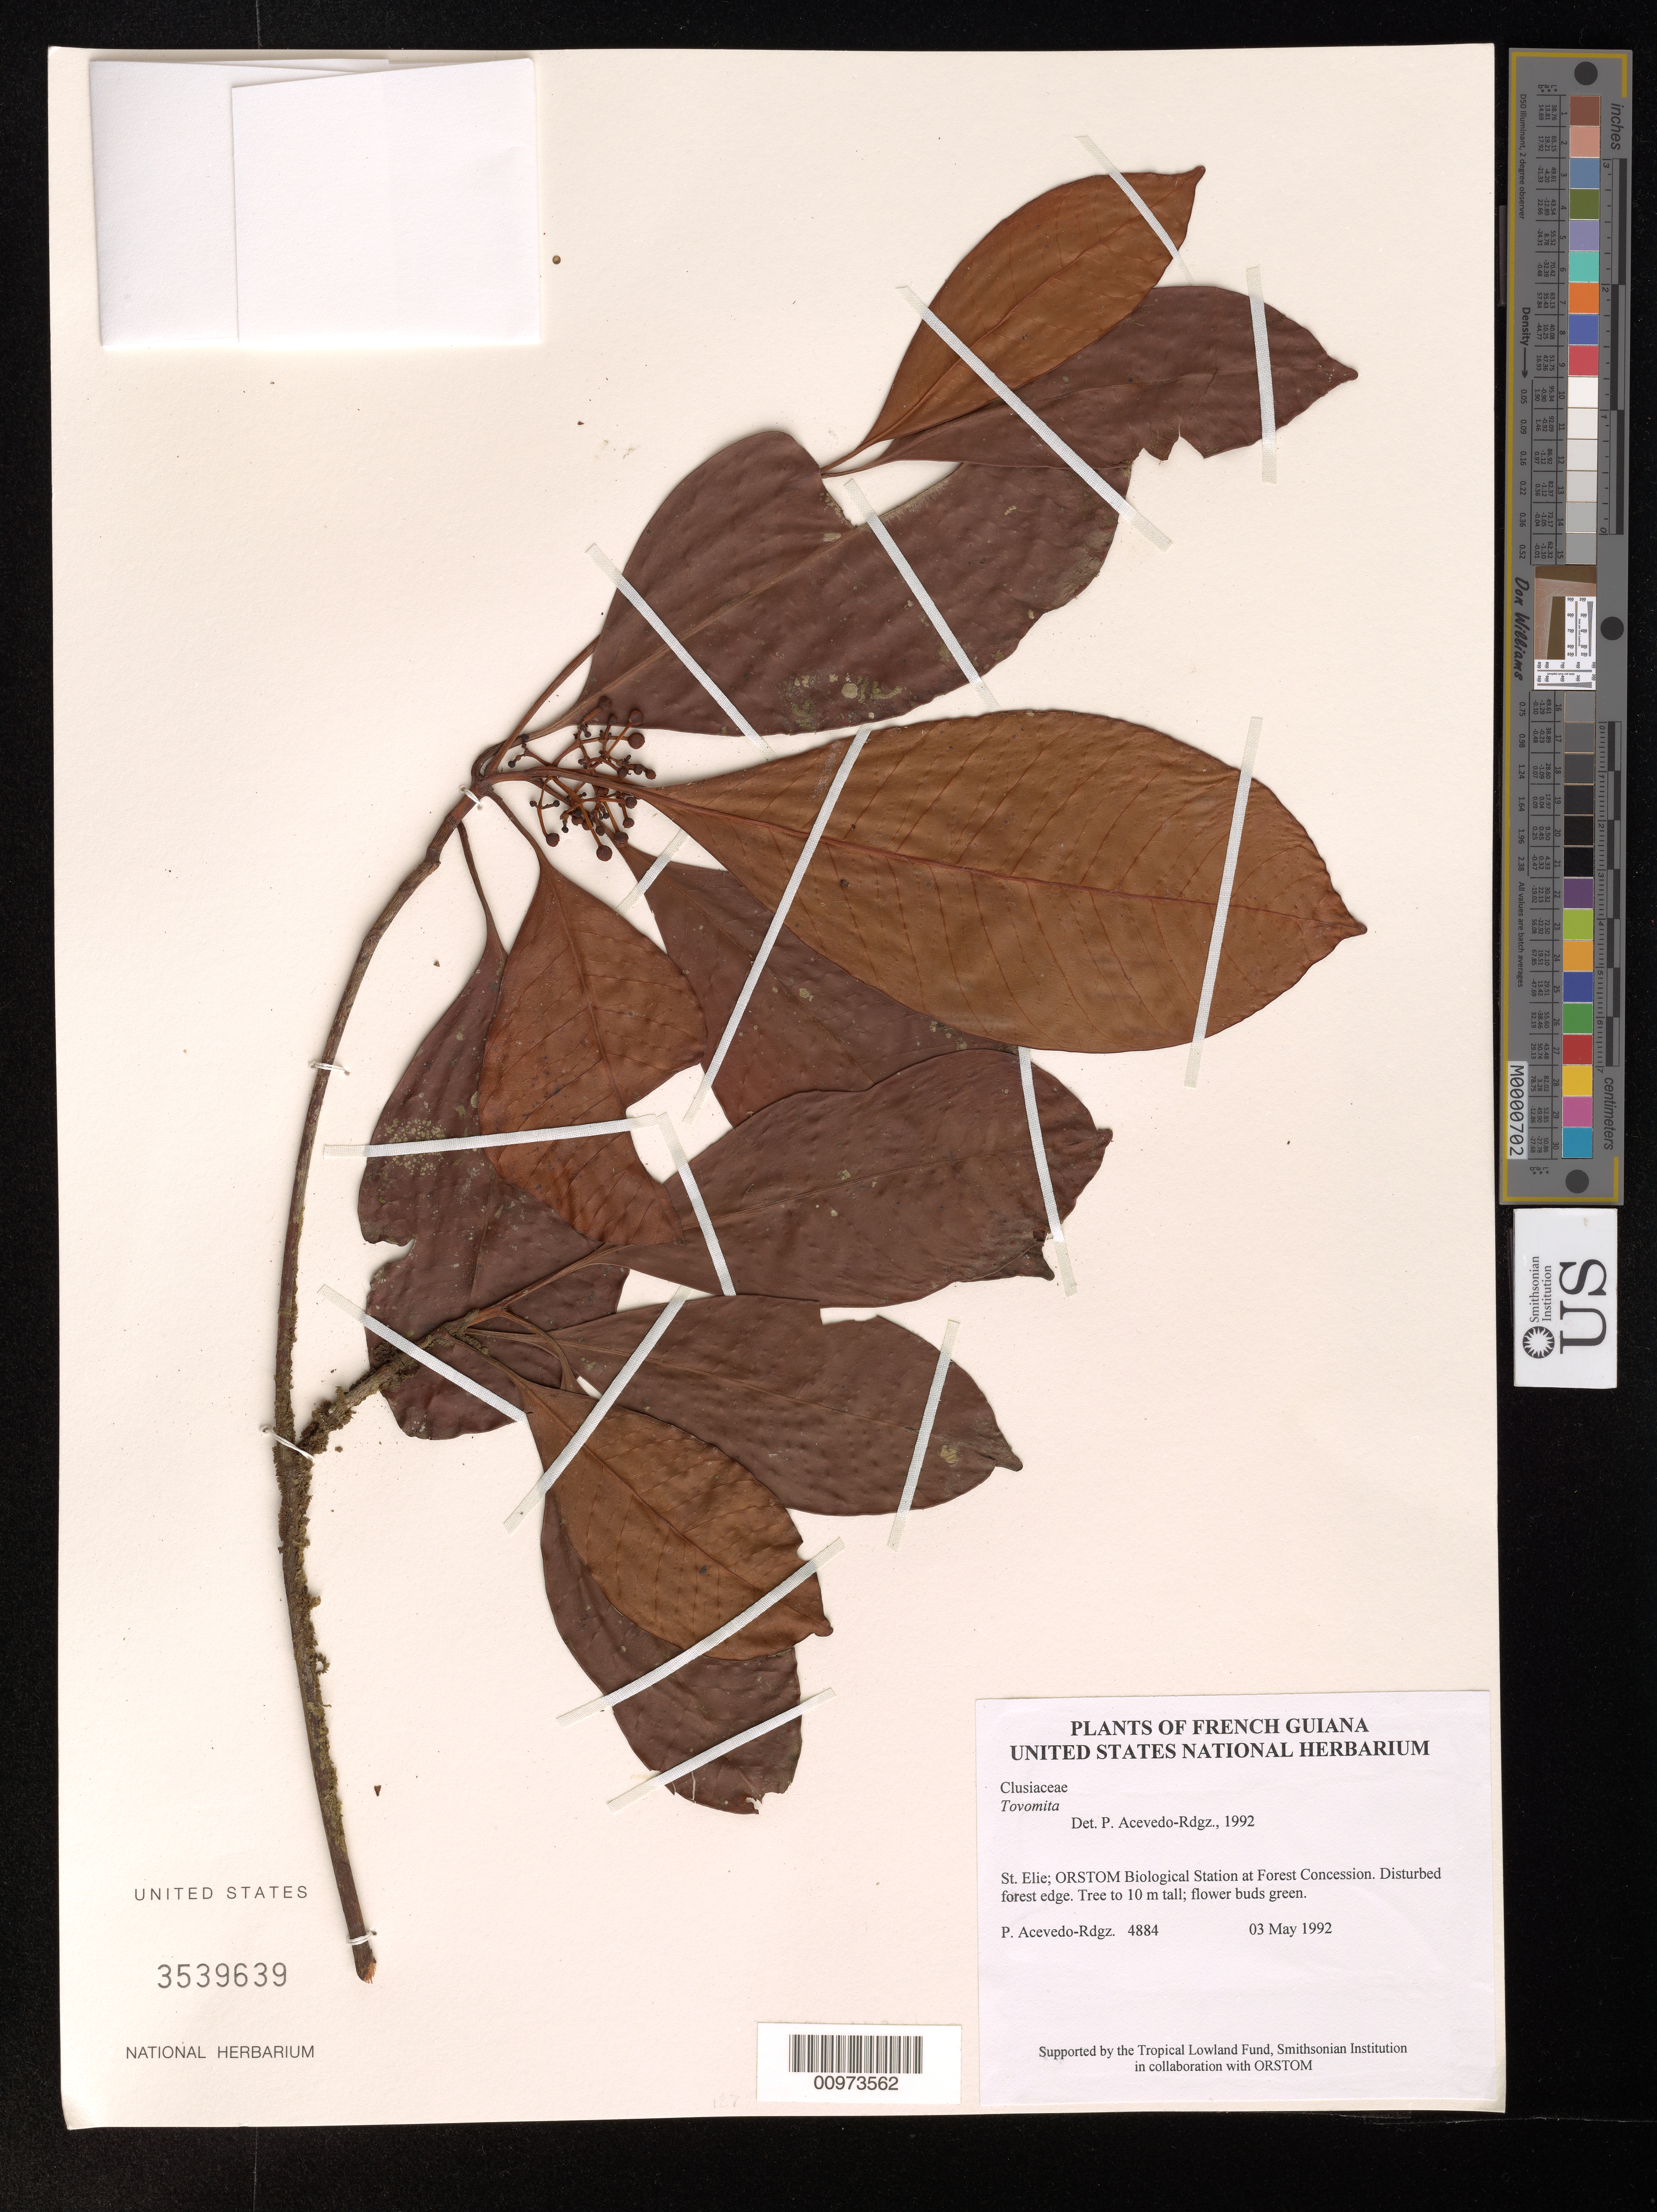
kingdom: Plantae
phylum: Tracheophyta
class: Magnoliopsida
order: Malpighiales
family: Clusiaceae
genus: Tovomita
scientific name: Tovomita sp.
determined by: Acevedo-Rodríguez, P., (BOT), Smithsonian Institution - National Museum of Natural History (UNITED STATES)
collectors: P. Acevedo-Rodr.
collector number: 4884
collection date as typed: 03 May 1992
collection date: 1992-05-03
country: French Guiana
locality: St. Elie; ORSTOM Biological Station at Forest Concession.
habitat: Disturbed forest edge.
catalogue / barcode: US 3539639